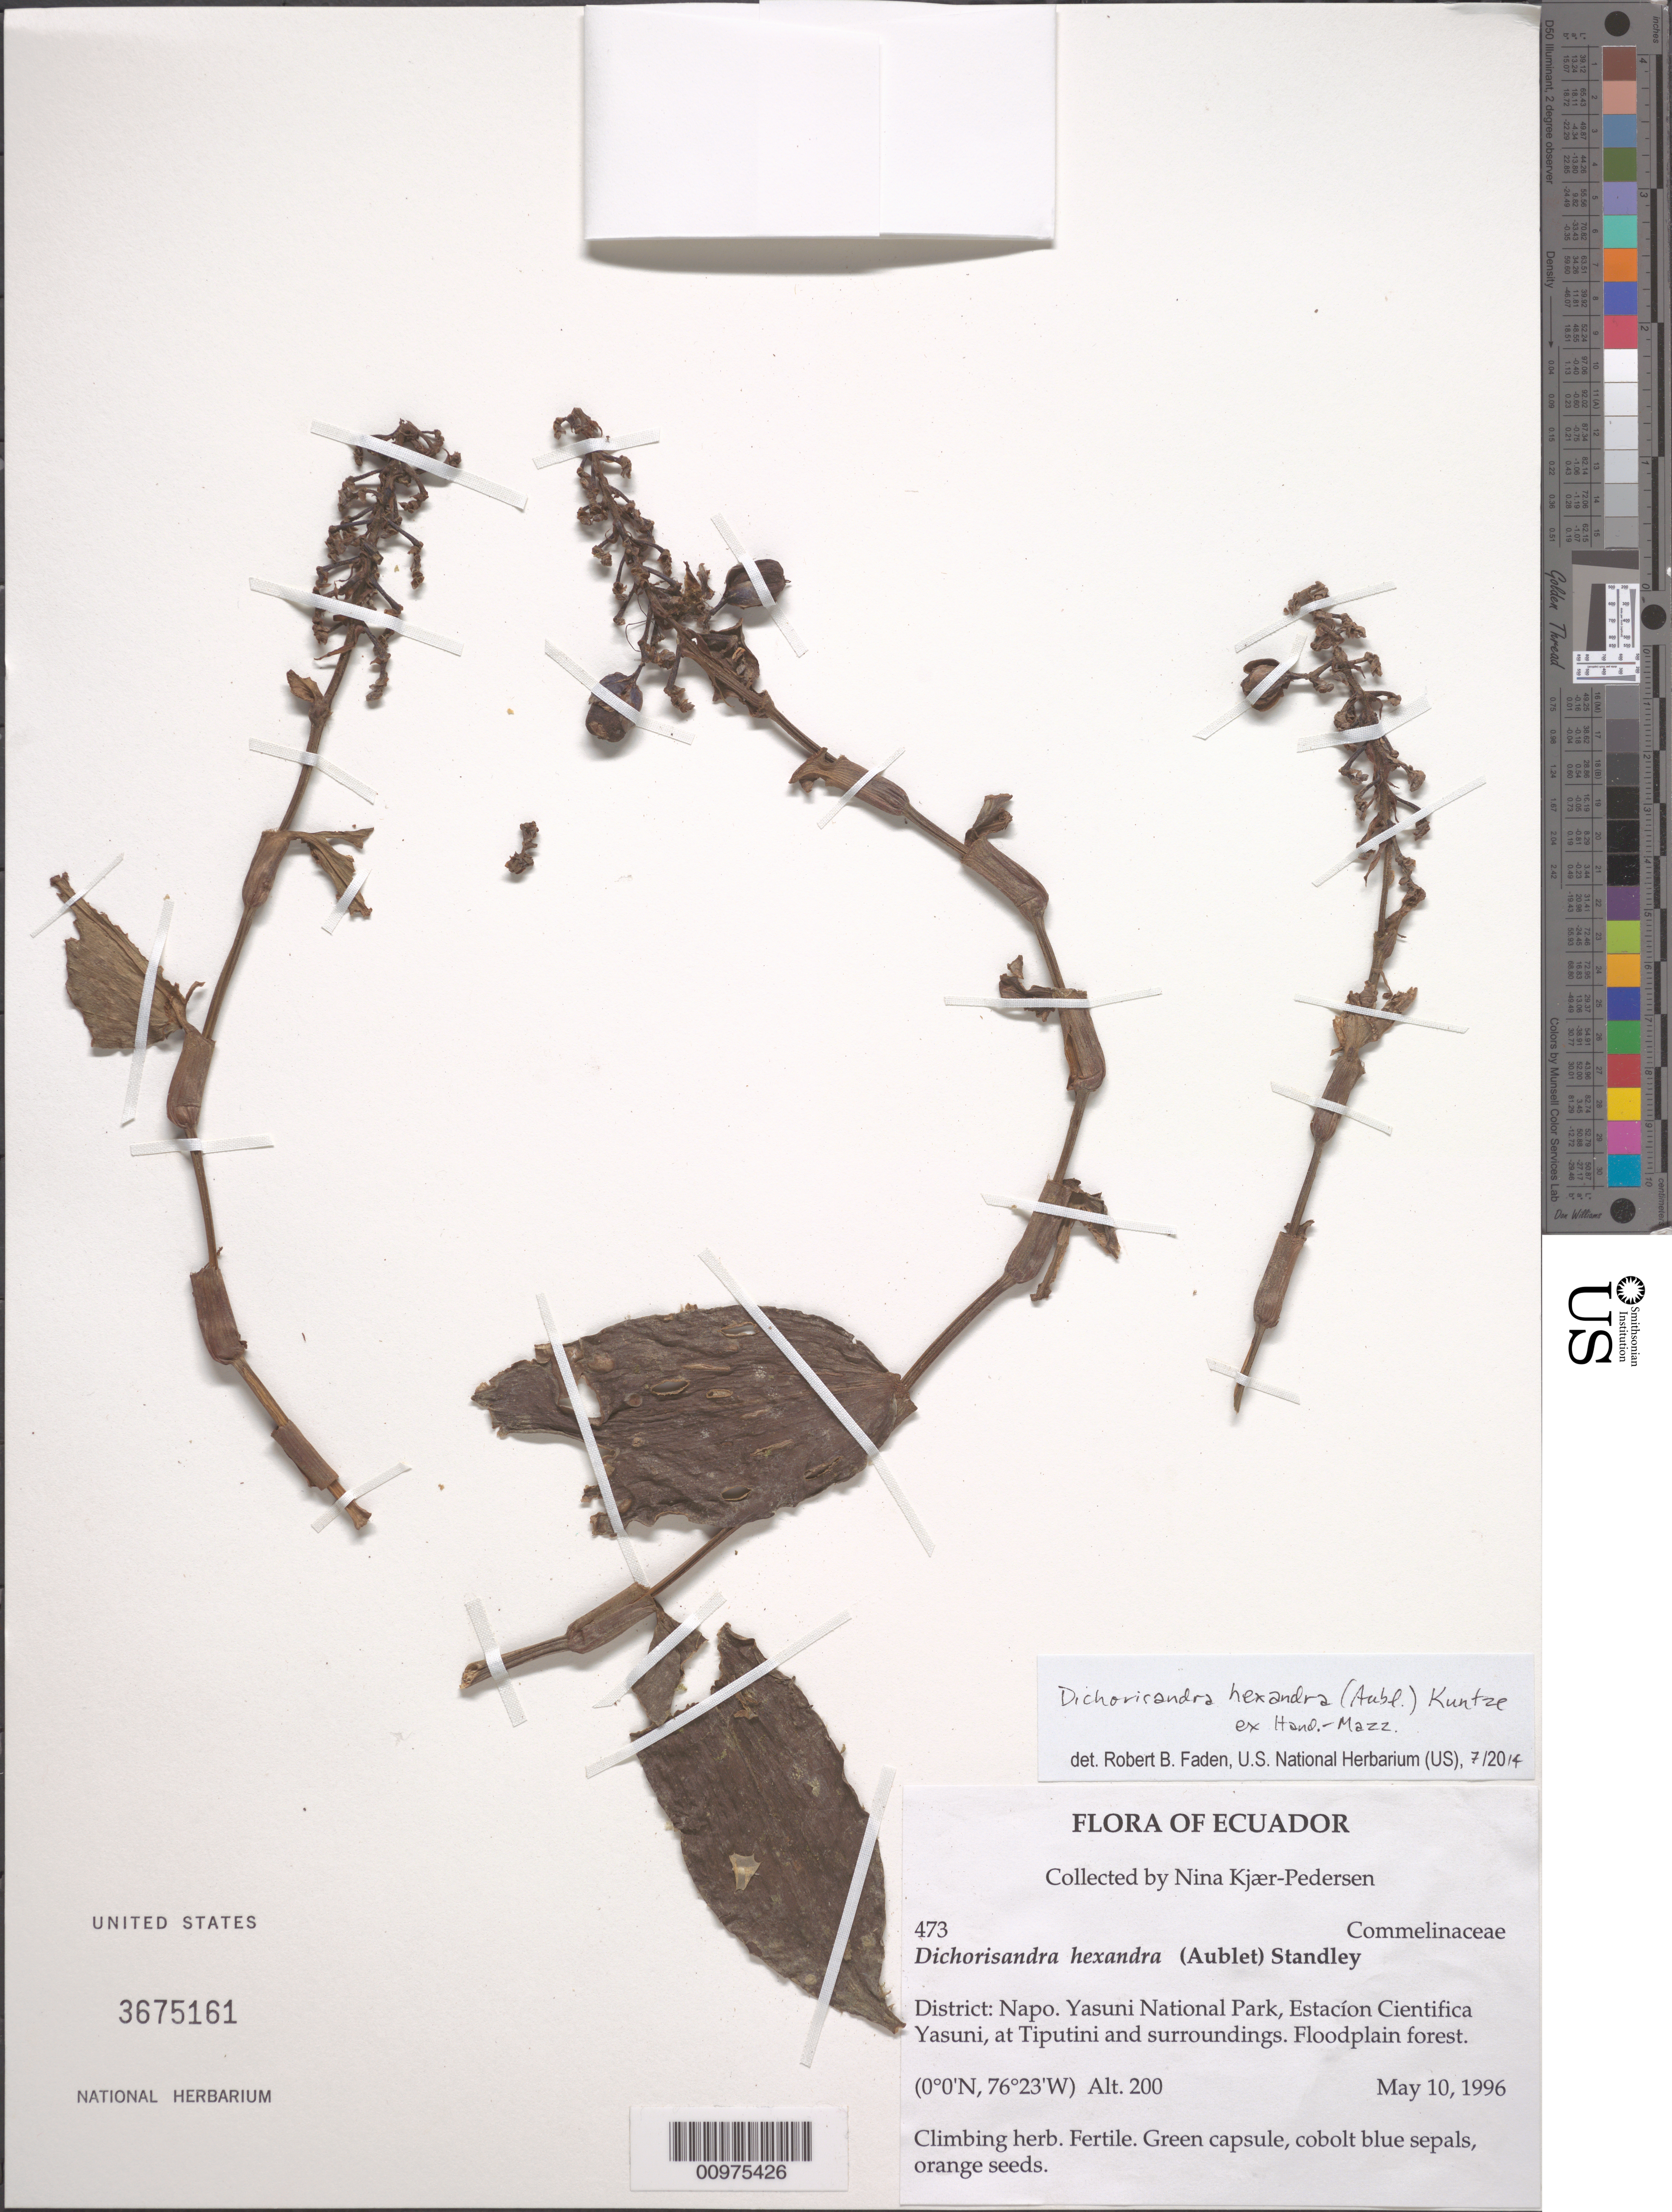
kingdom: Plantae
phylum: Tracheophyta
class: Liliopsida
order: Commelinales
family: Commelinaceae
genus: Dichorisandra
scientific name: Dichorisandra hexandra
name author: (Aubl.) Standl.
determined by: Faden, Robert B., (US), Smithsonian Institution - National Museum of Natural History (UNITED STATES)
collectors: N. Kjaer-Pedersen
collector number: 473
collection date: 1996-05-10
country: Ecuador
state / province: Napo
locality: Yasuni National Park, Estacíon Ceintifica Yasuni, at Tiputini and surroundings.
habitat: Floodplain forest.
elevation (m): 200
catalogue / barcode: US 3675161